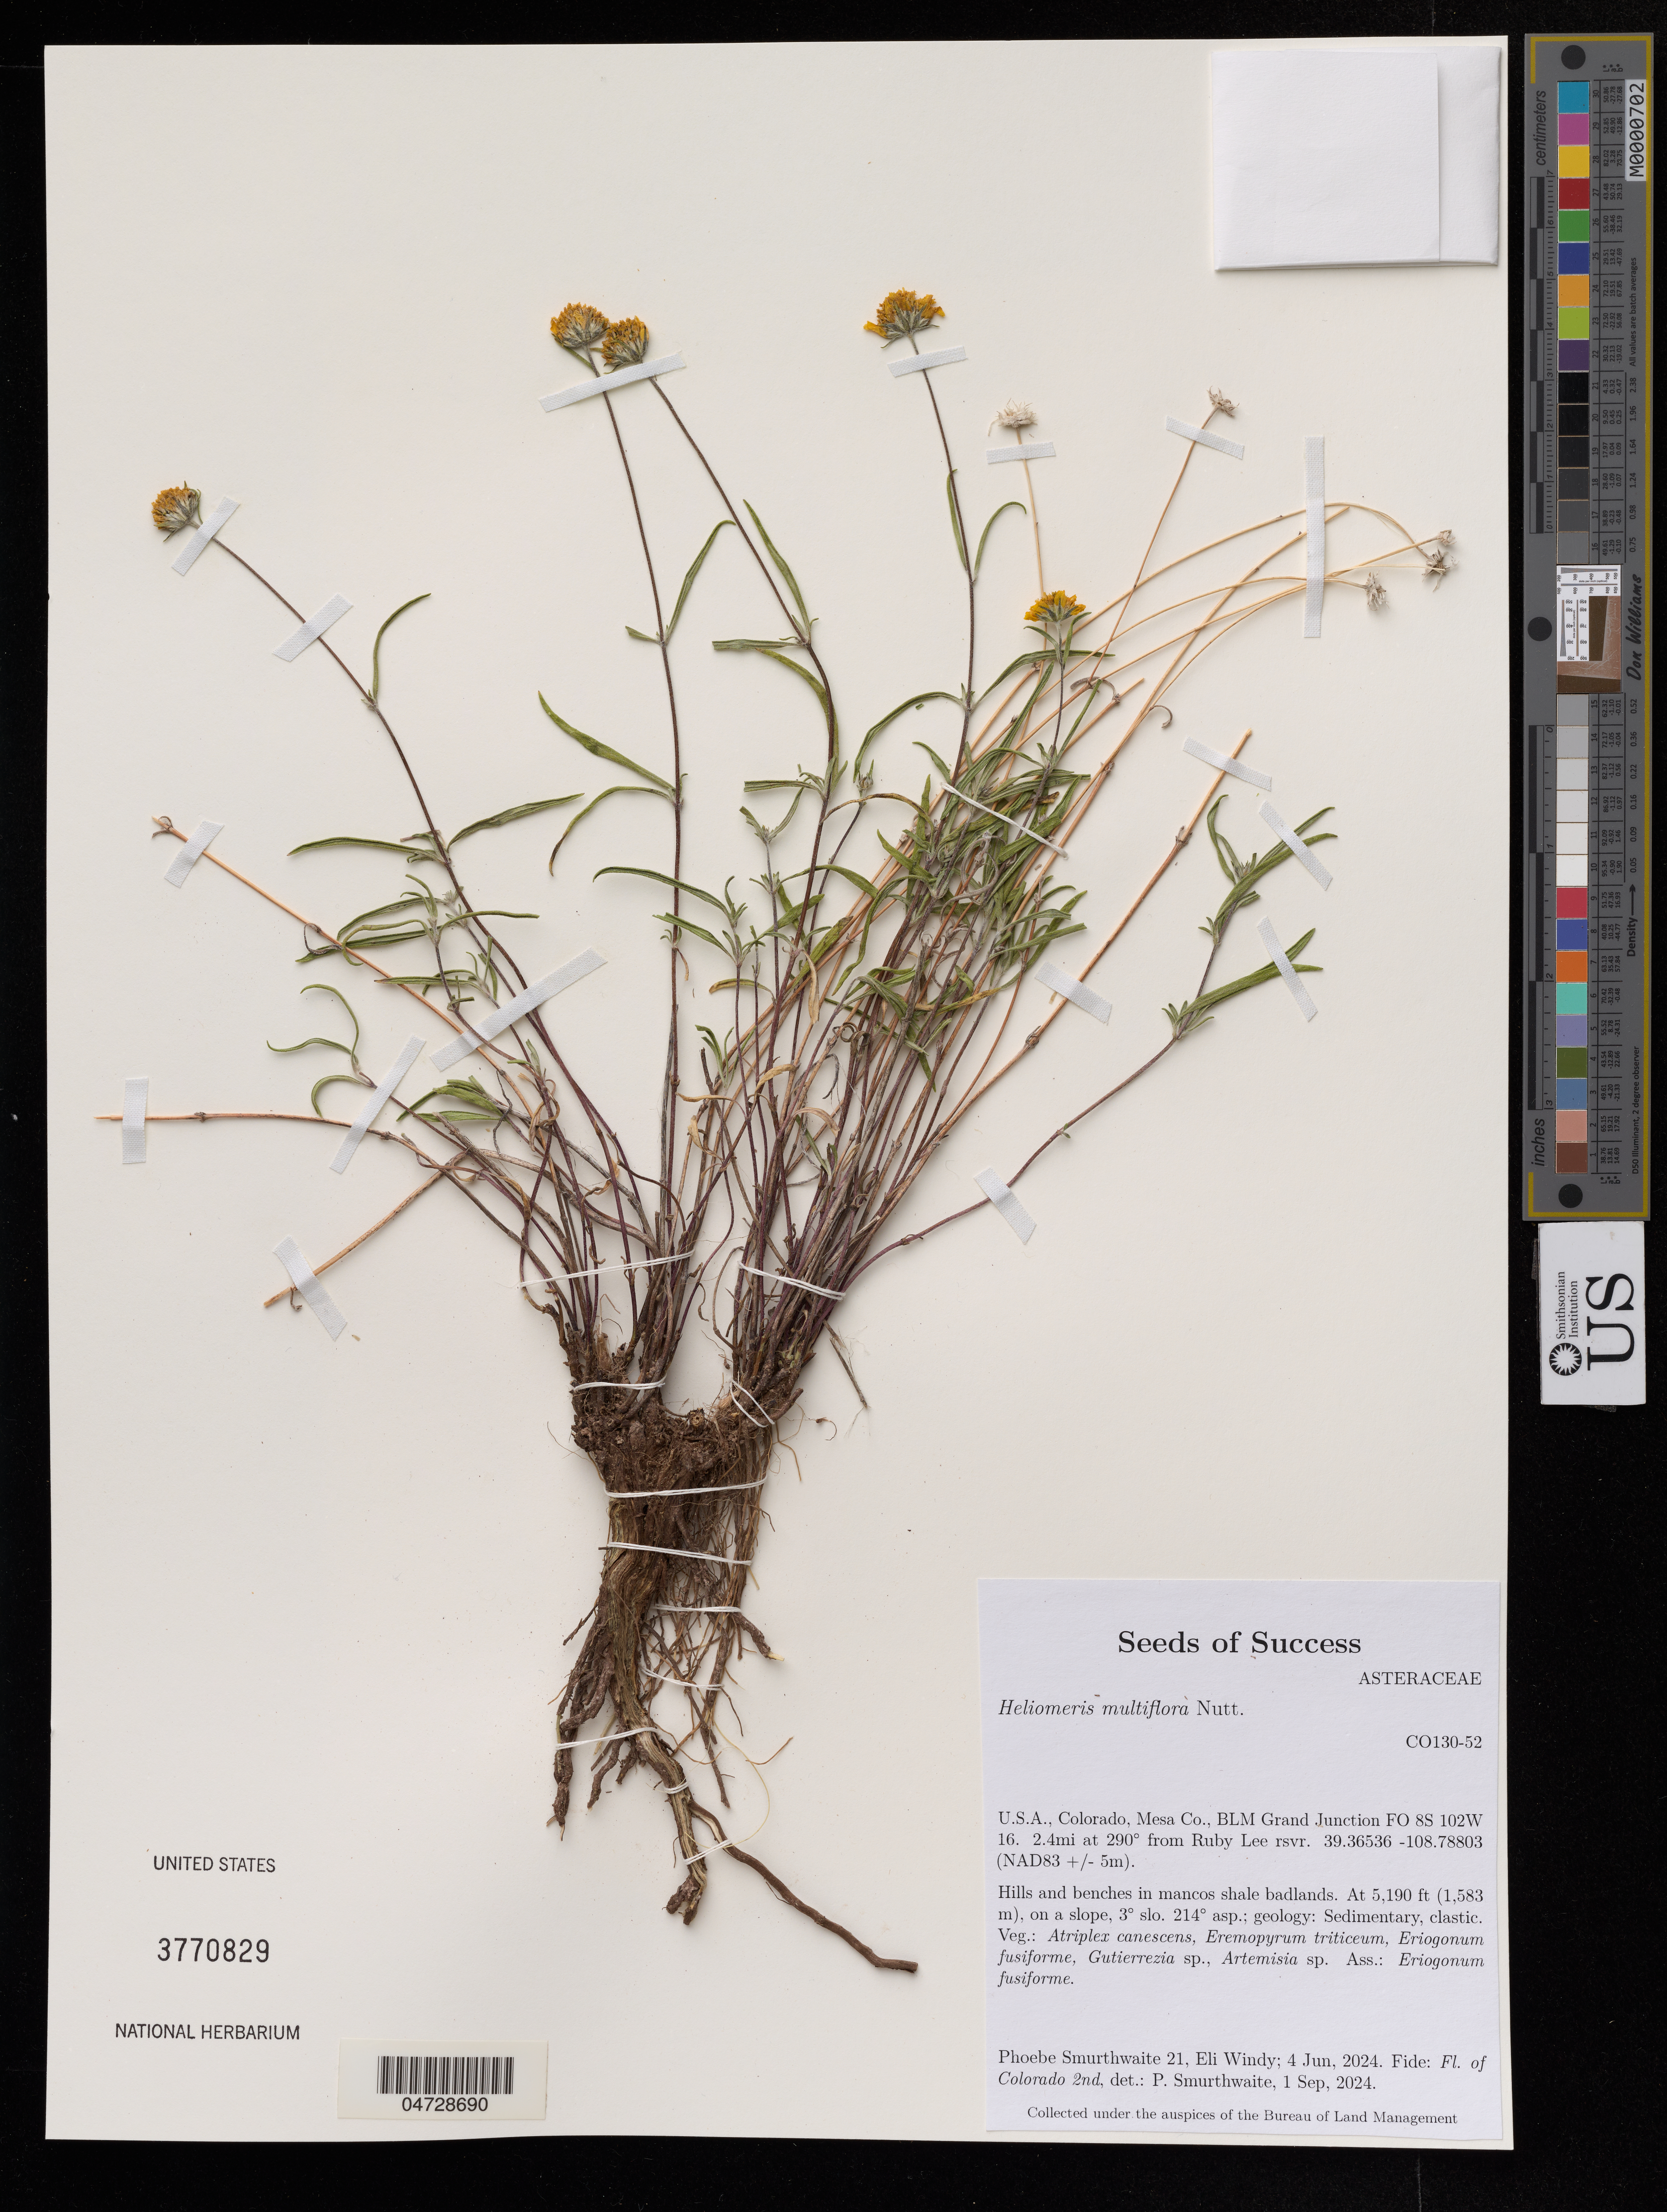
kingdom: Plantae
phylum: Tracheophyta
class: Magnoliopsida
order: Asterales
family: Asteraceae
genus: Heliomeris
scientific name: Heliomeris multiflora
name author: Nutt.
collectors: P. Smurthwaite & E. Windy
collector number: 21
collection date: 2024-06-04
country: United States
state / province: Colorado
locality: Mesa Co., BLM Grand Junction from Ruby Lee rsvr.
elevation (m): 1582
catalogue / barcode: US 3770829